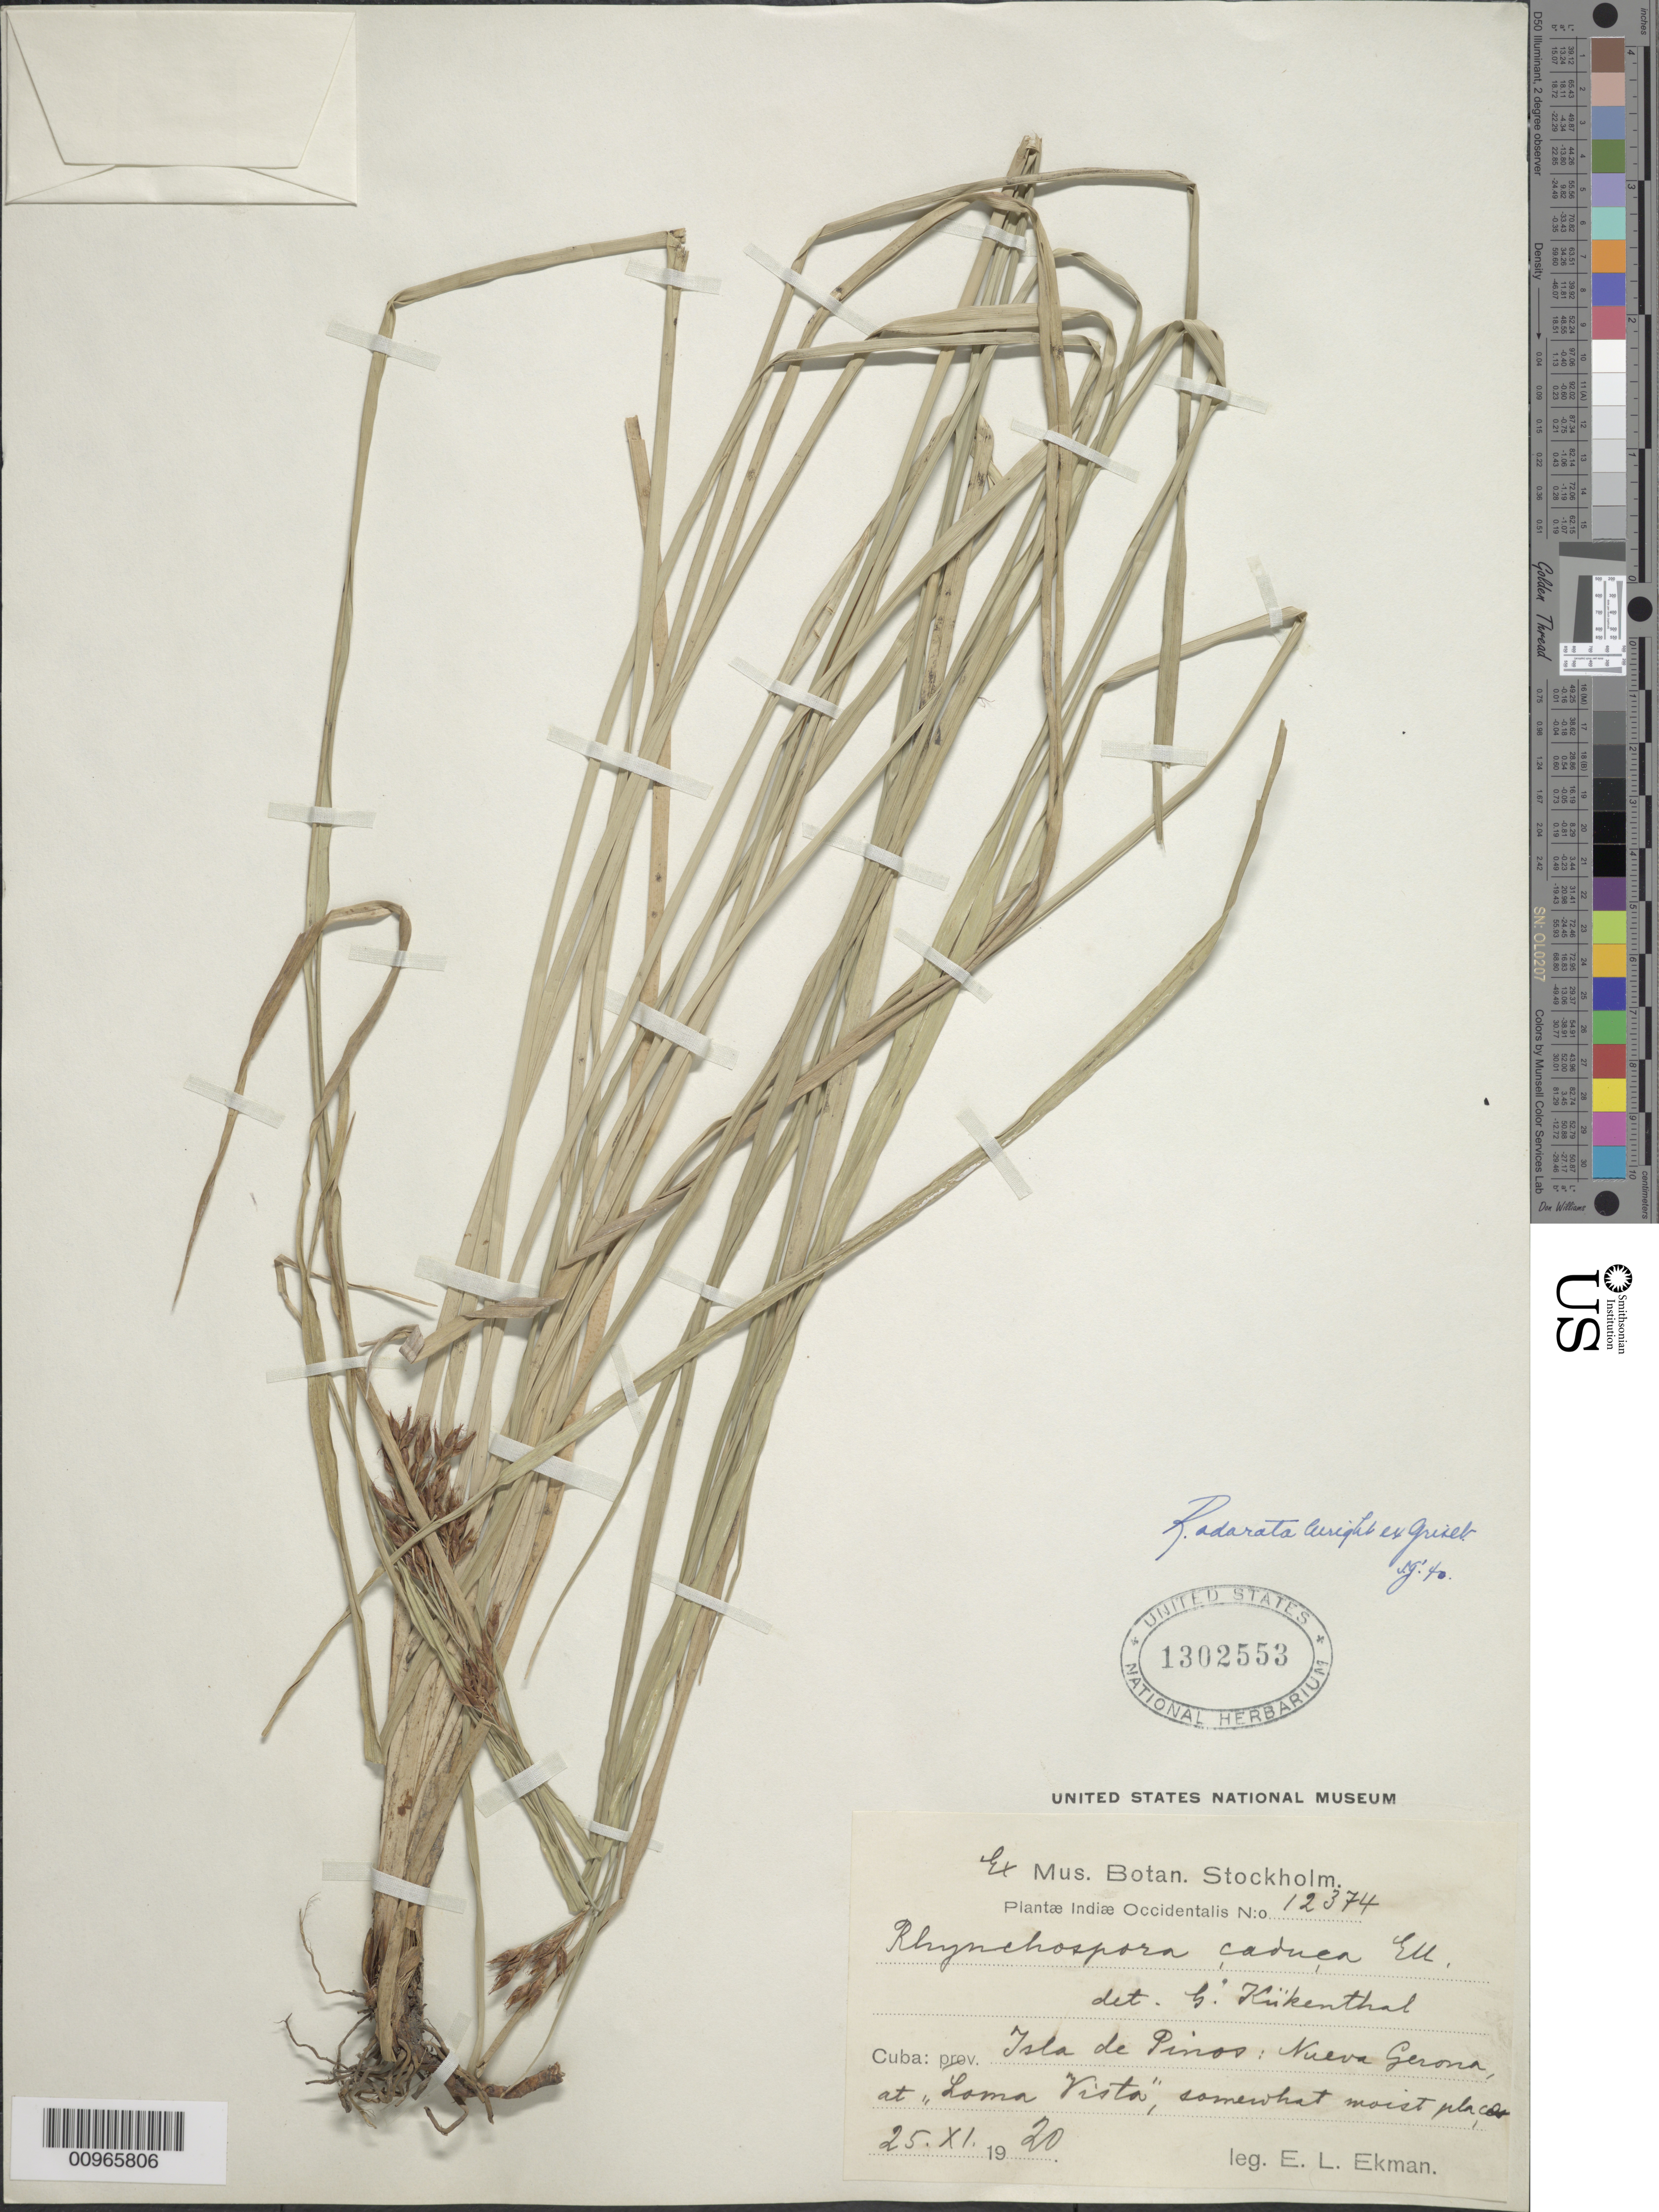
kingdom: Plantae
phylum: Tracheophyta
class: Liliopsida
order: Poales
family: Cyperaceae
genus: Rhynchospora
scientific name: Rhynchospora odorata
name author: C. Wright ex Griseb.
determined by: Gale, S.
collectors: E. L. Ekman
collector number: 12374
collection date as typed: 25 Nov 1920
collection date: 1920-11-25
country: Cuba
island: Isla de la Juventud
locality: Nueva Gerona at "Loma Vista"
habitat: Somewhat moist places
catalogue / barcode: US 1302553